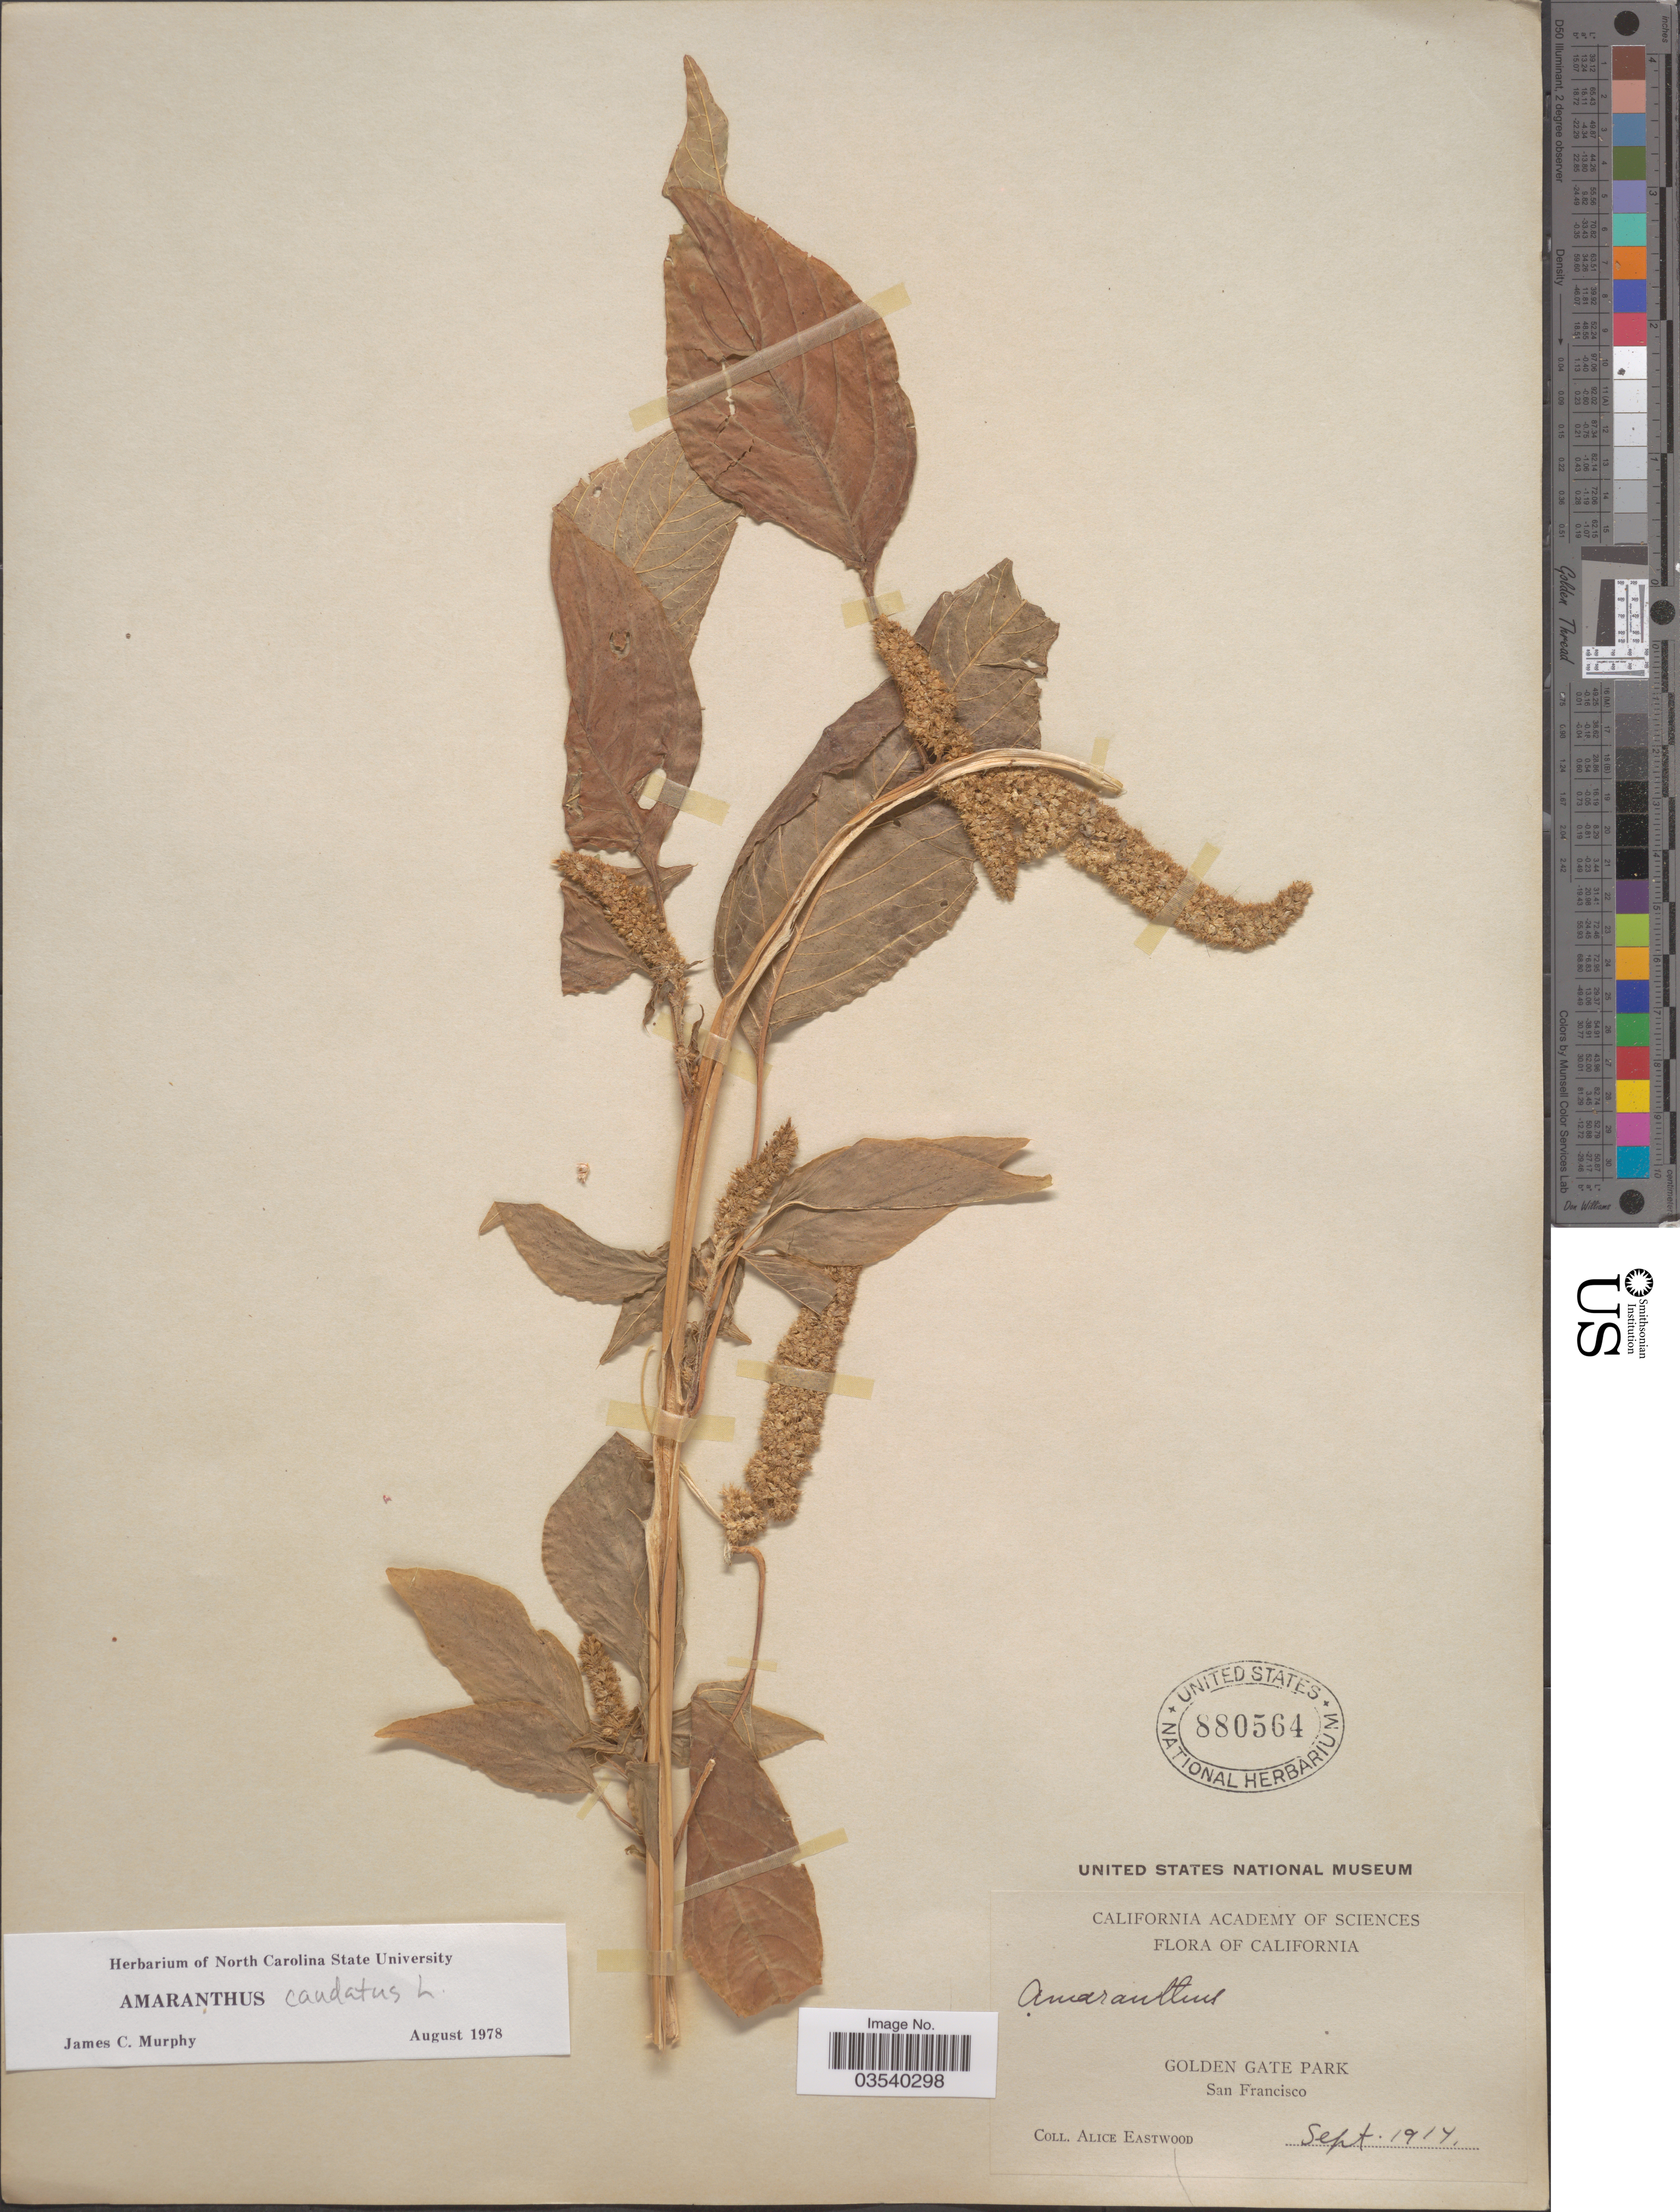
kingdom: Plantae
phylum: Tracheophyta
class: Magnoliopsida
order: Caryophyllales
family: Amaranthaceae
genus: Amaranthus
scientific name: Amaranthus caudatus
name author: L.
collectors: A. Eastwood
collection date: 1914-09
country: United States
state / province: California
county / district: San Francisco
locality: Golden Gate Park, San Francisco.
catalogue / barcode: US 880564